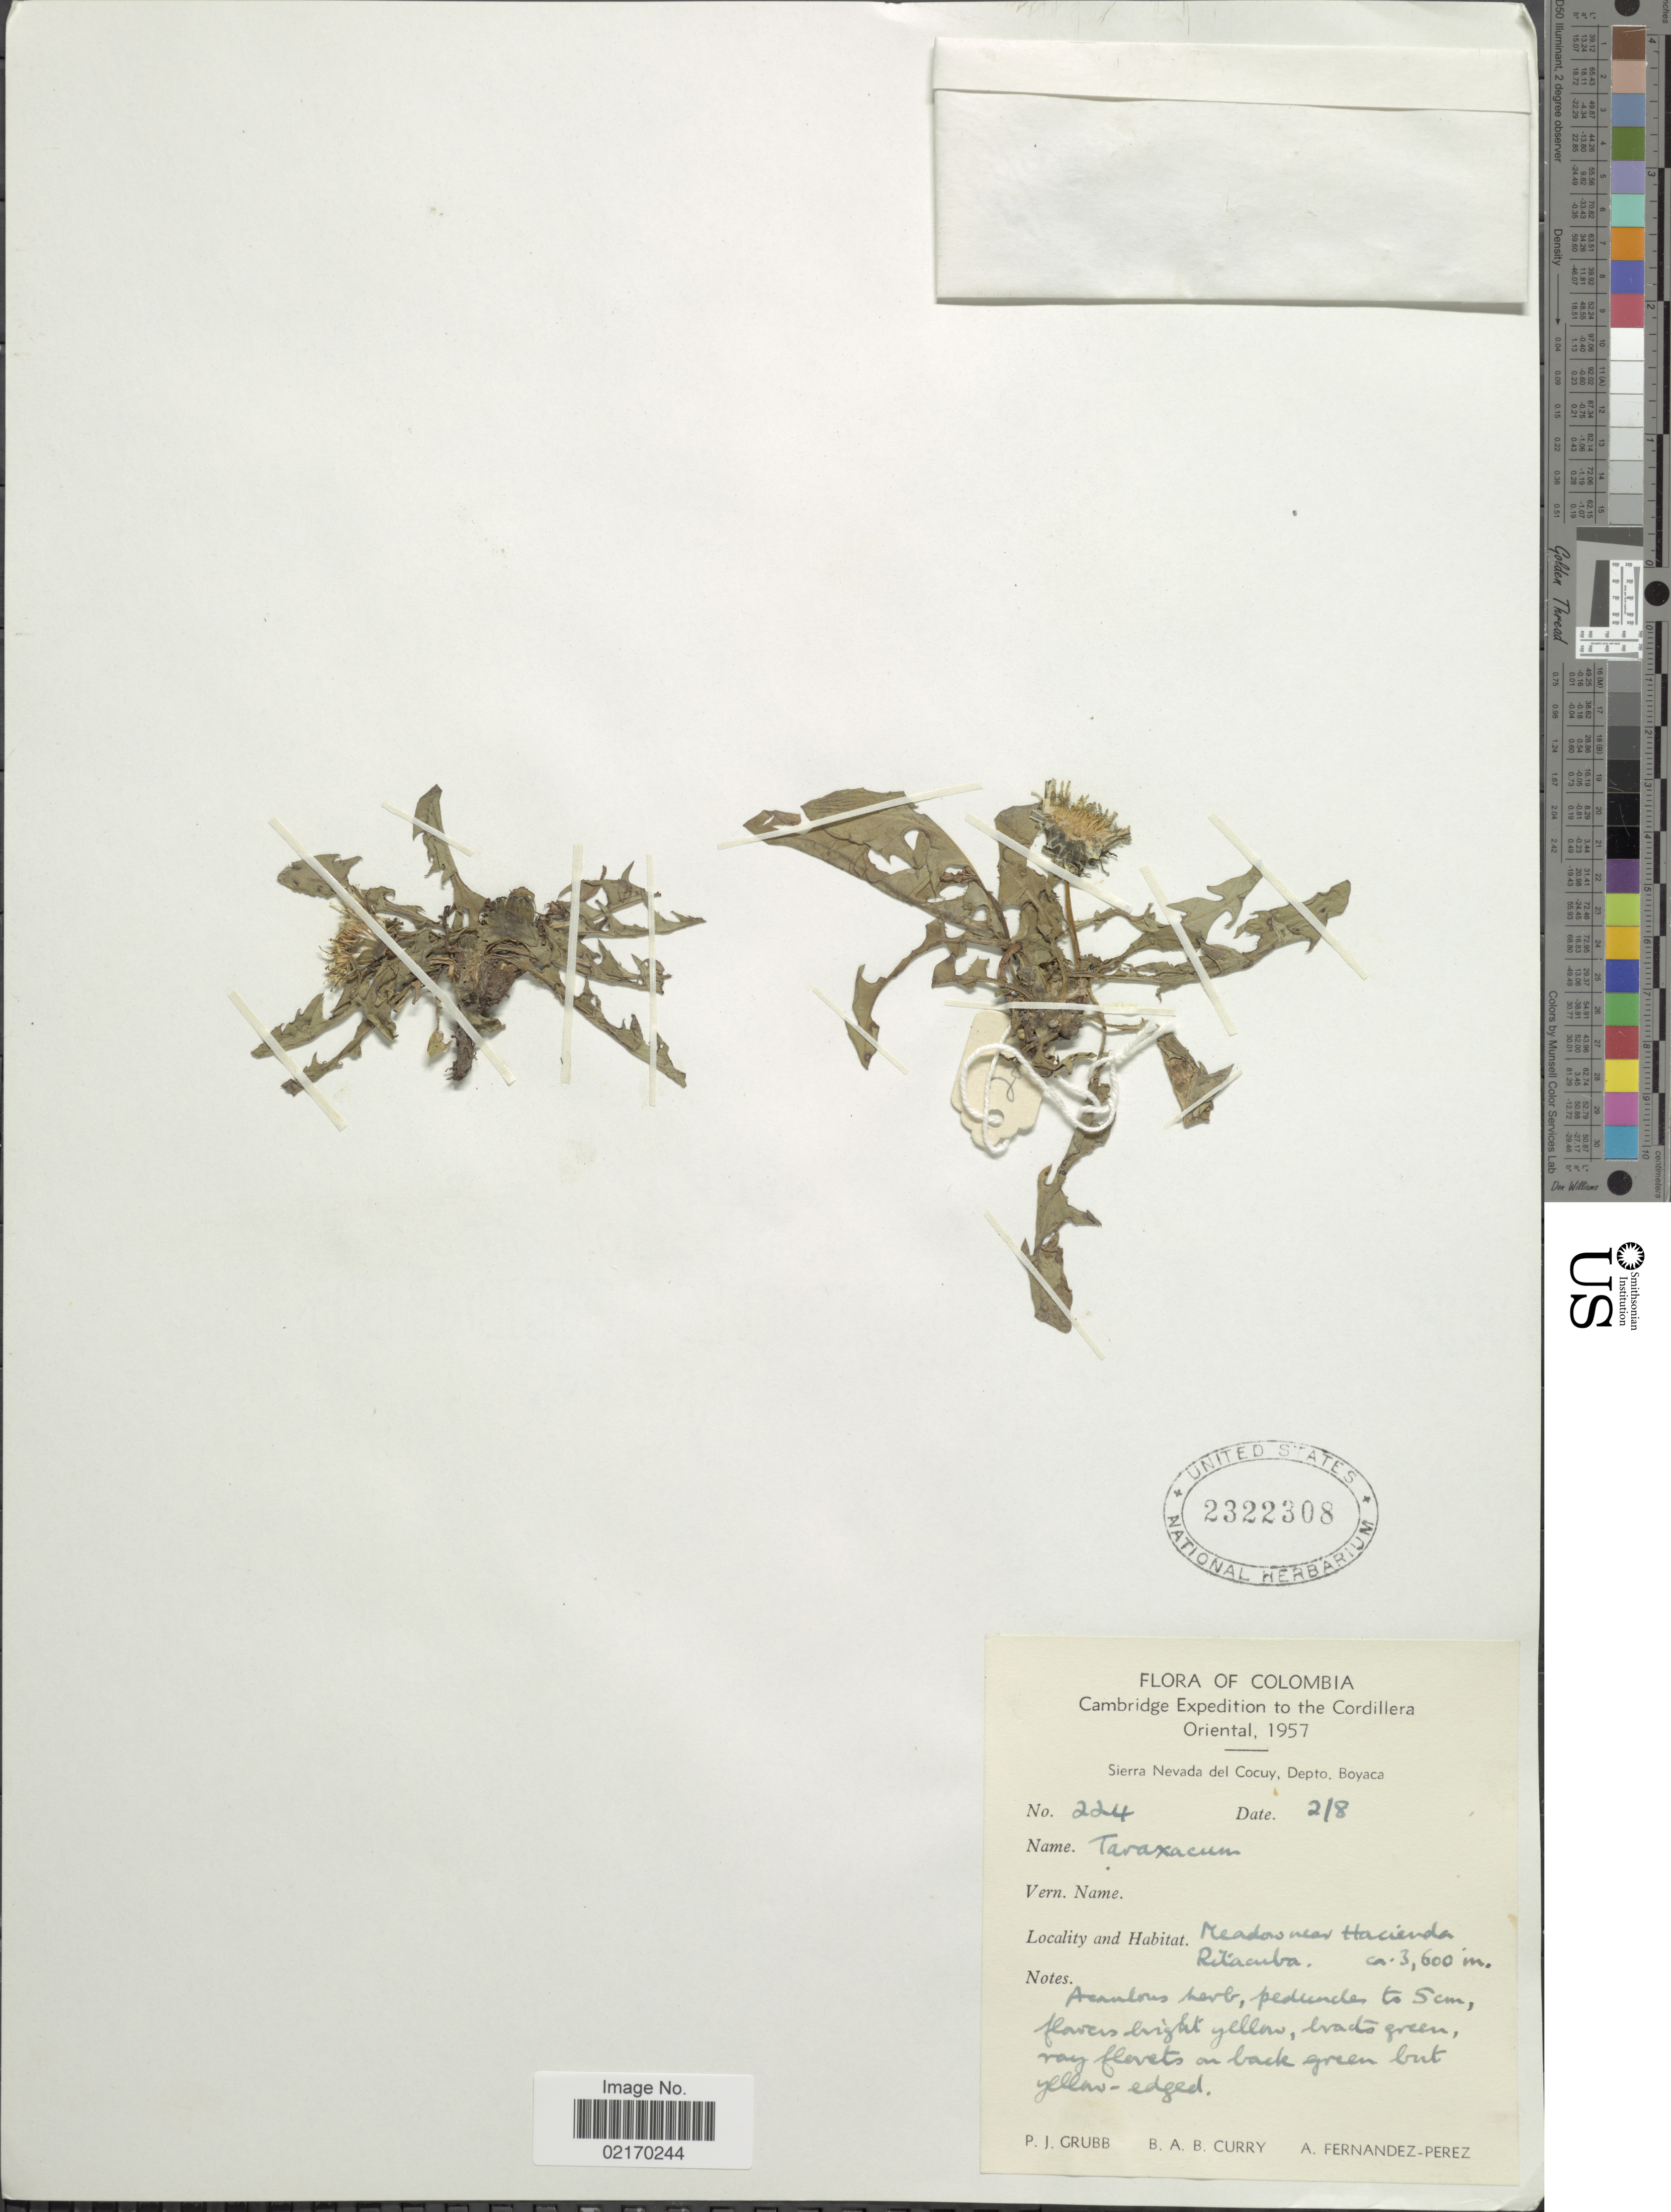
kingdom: Plantae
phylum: Tracheophyta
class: Magnoliopsida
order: Asterales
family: Asteraceae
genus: Taraxacum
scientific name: Taraxacum sp.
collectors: P. J. Grubb, B. A. B. Curry & A. Fernández-Pérez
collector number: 224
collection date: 1957-08-02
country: Colombia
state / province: Boyacá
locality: Cordillera Oriental. near Hacienda Ritacuba. Sierra Nevada del Cocuy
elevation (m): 3600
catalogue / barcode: US 2322308